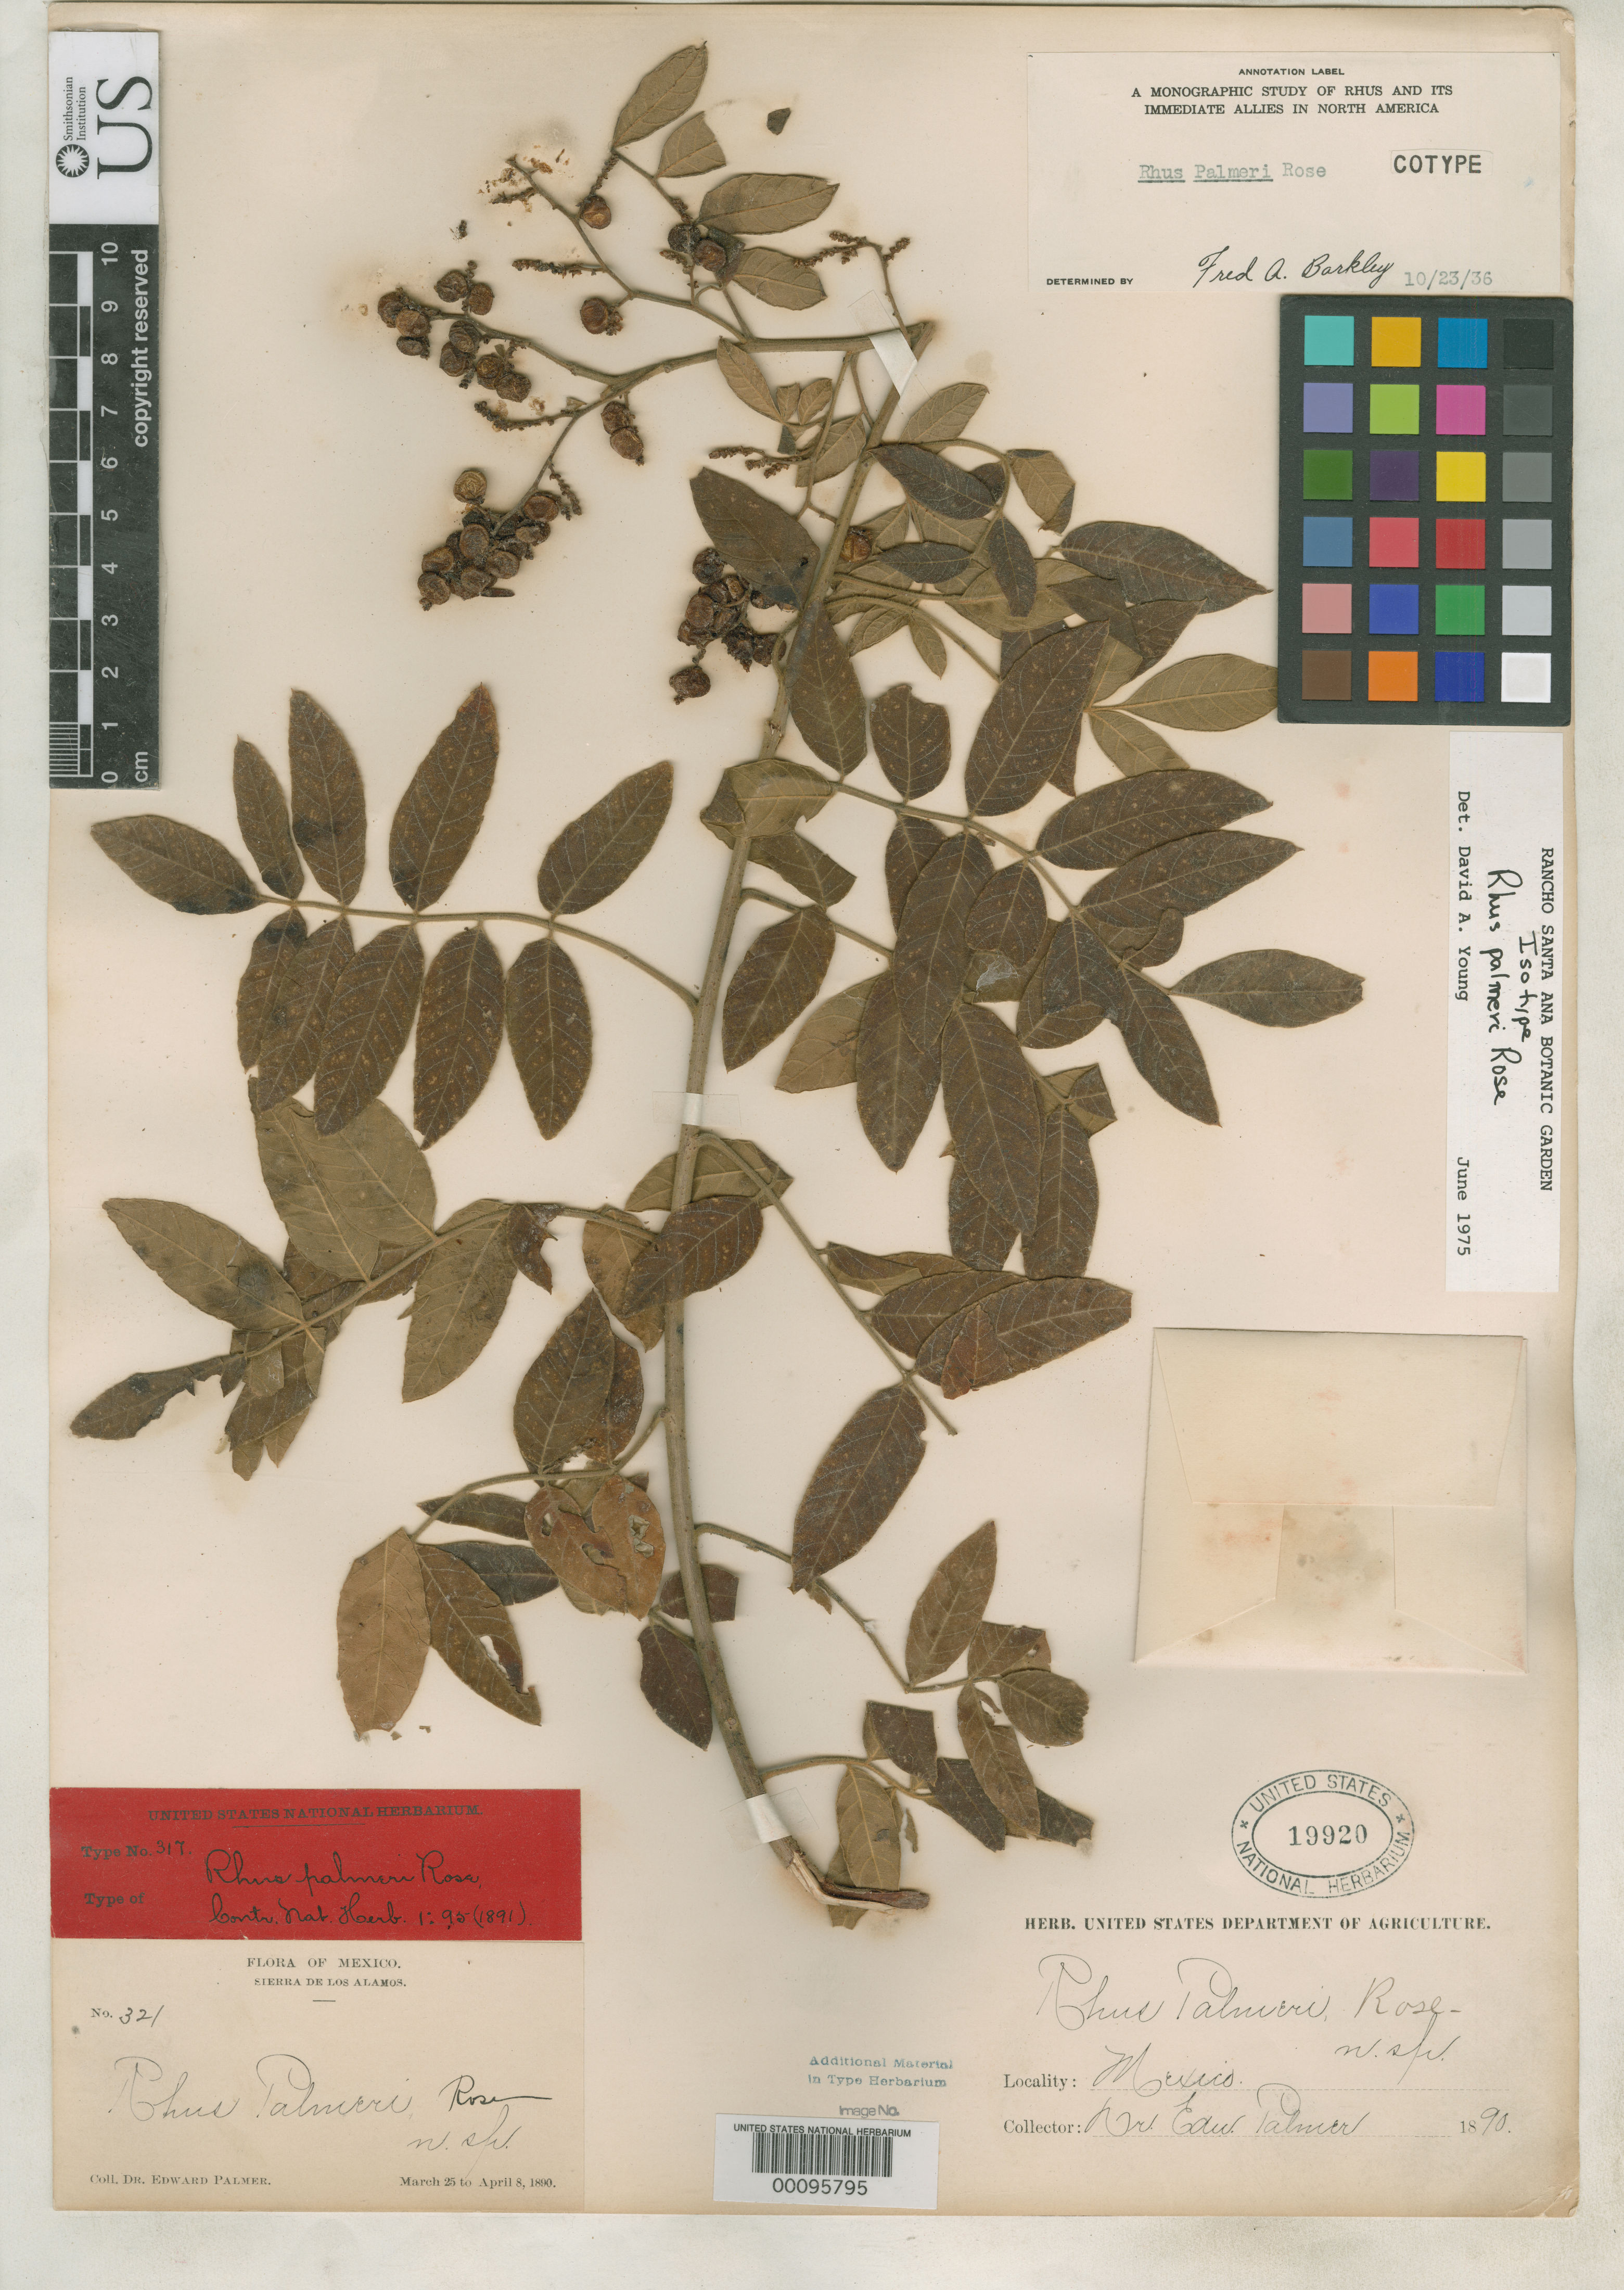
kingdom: Plantae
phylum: Tracheophyta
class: Magnoliopsida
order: Sapindales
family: Anacardiaceae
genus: Rhus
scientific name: Rhus palmeri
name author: Rose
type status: Isotype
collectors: E. Palmer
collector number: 321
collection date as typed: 26 Mar 1890 to 08 Apr 1890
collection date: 1890-03-26/1890-04-08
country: Mexico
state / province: Sonora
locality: Along water-course halfway up Alamos Mountains.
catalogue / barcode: US 19920